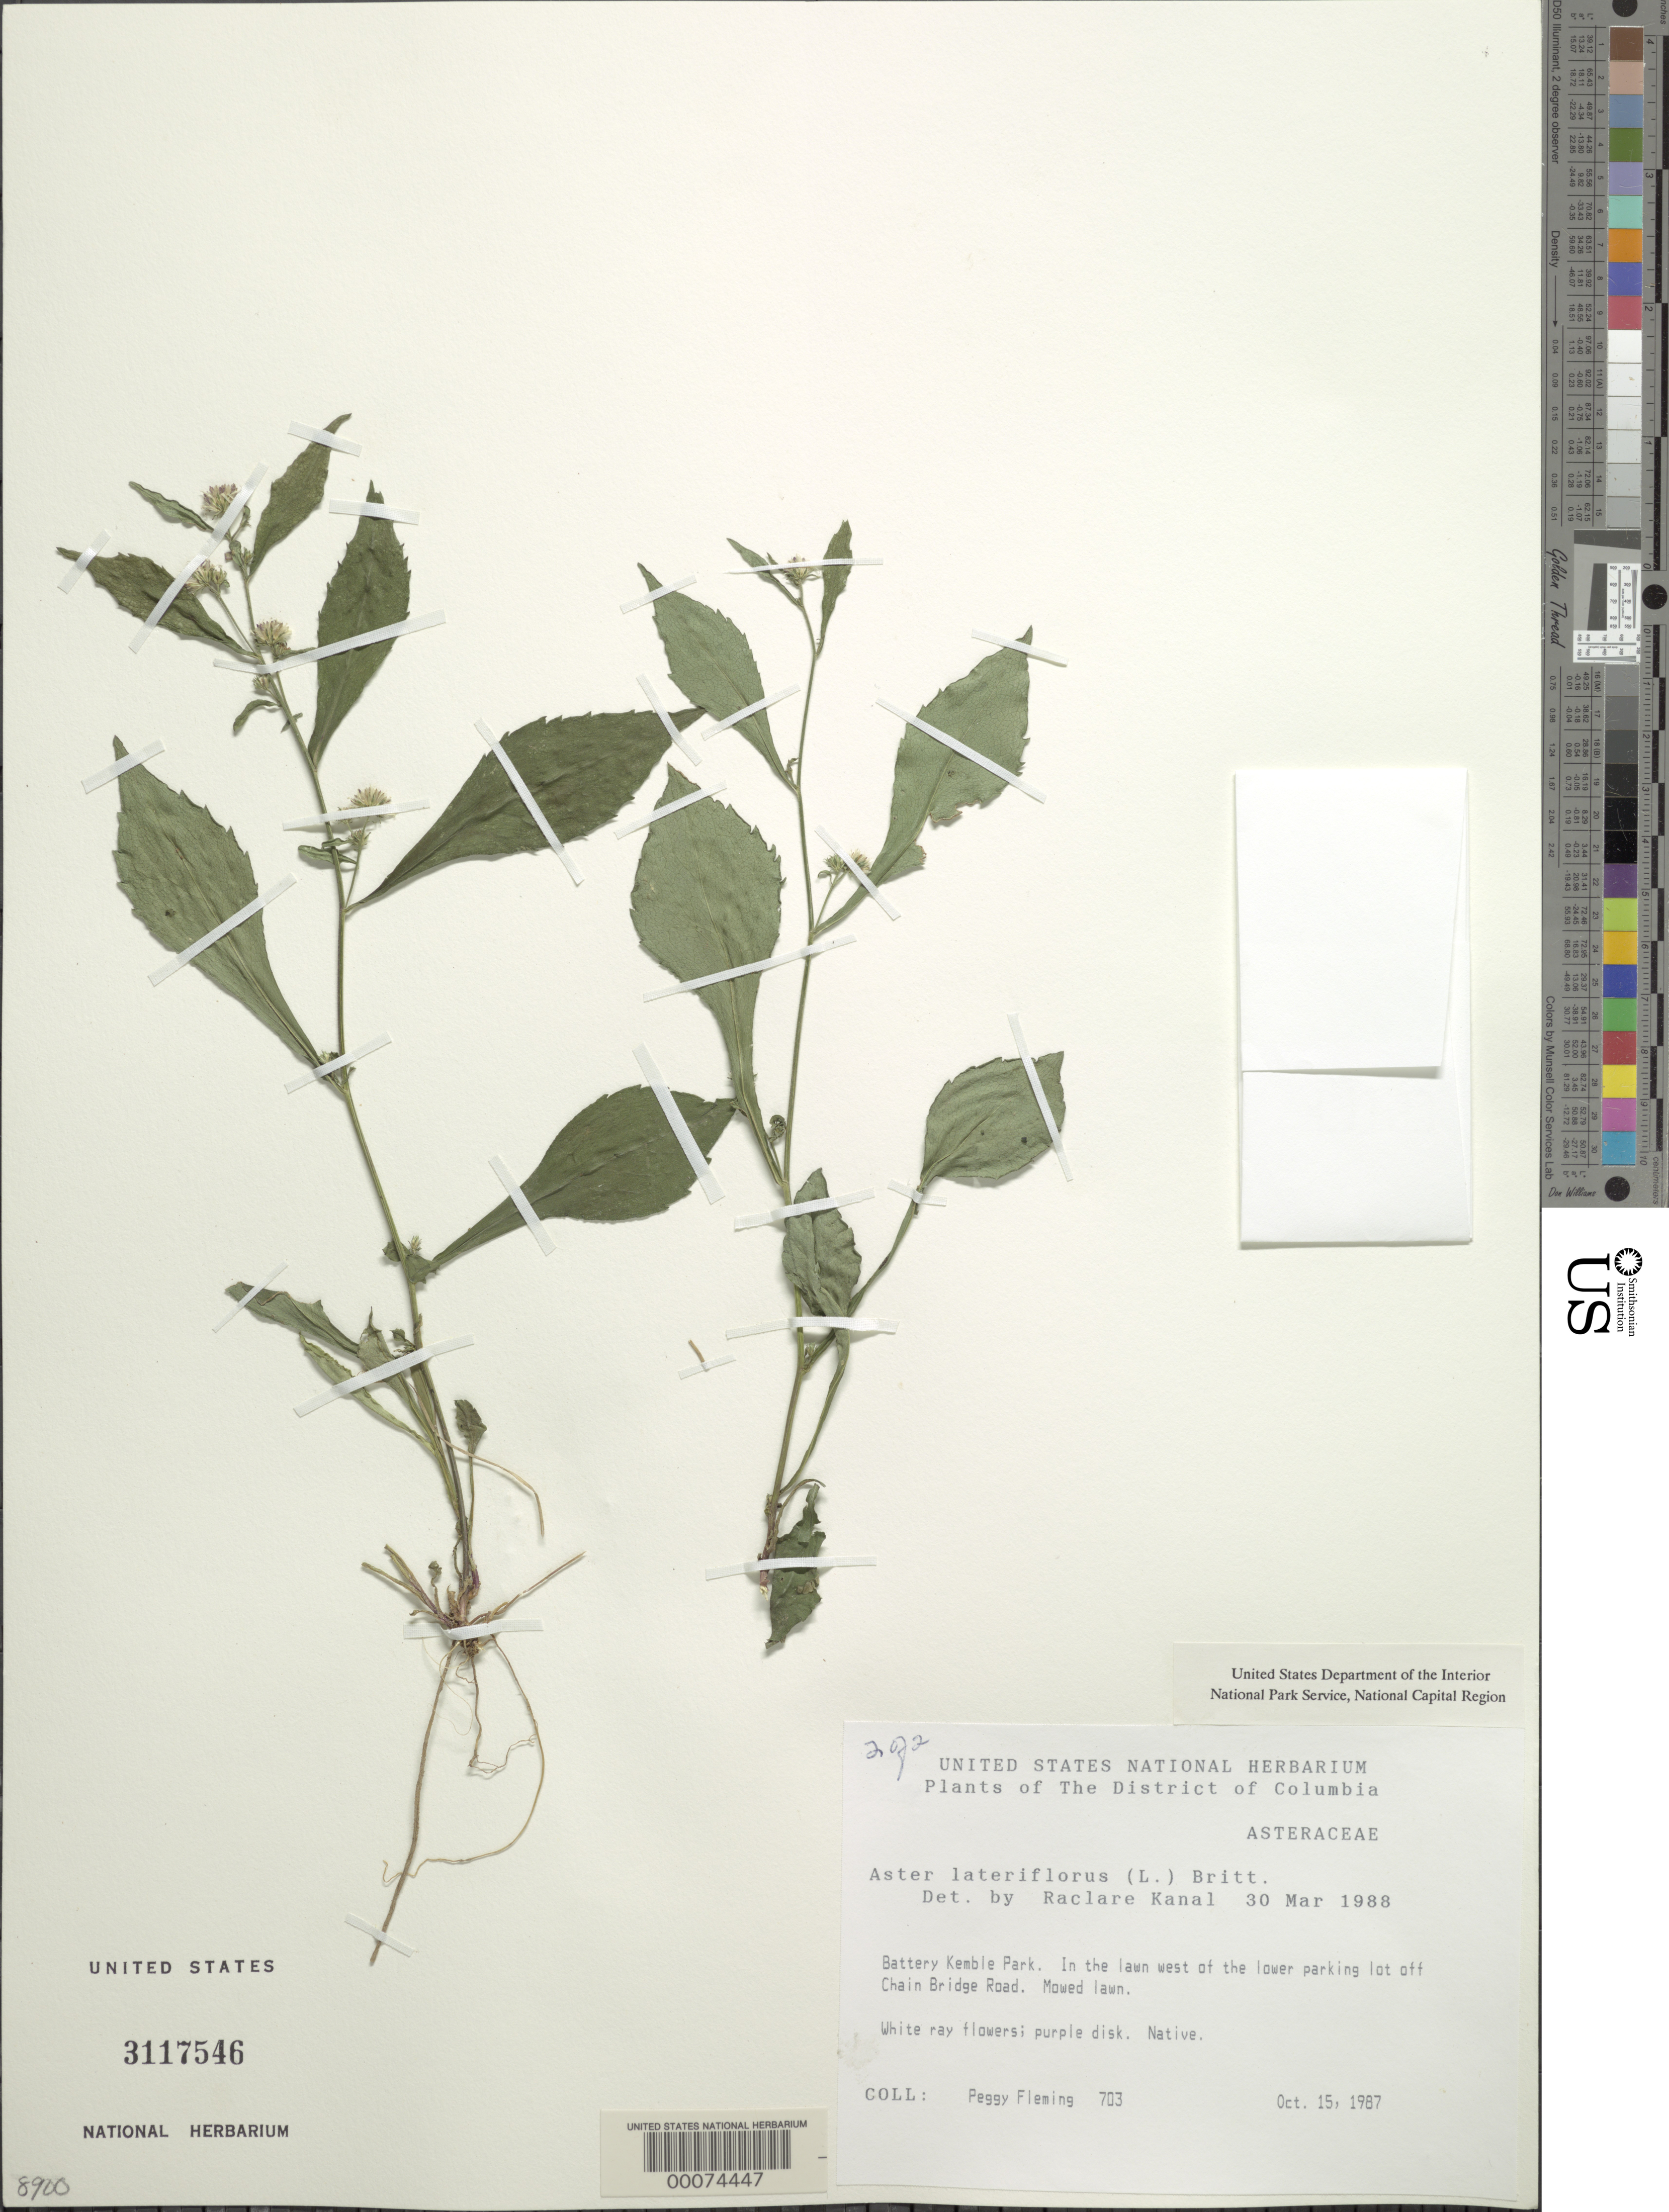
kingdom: Plantae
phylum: Tracheophyta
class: Magnoliopsida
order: Asterales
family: Asteraceae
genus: Symphyotrichum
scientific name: Symphyotrichum lateriflorum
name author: (L.) Á. Löve & D. Löve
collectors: P. Fleming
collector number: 703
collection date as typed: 15 Oct 1987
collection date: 1987-10-15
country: United States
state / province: District of Columbia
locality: Battery Kemble Park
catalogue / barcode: US 3117546